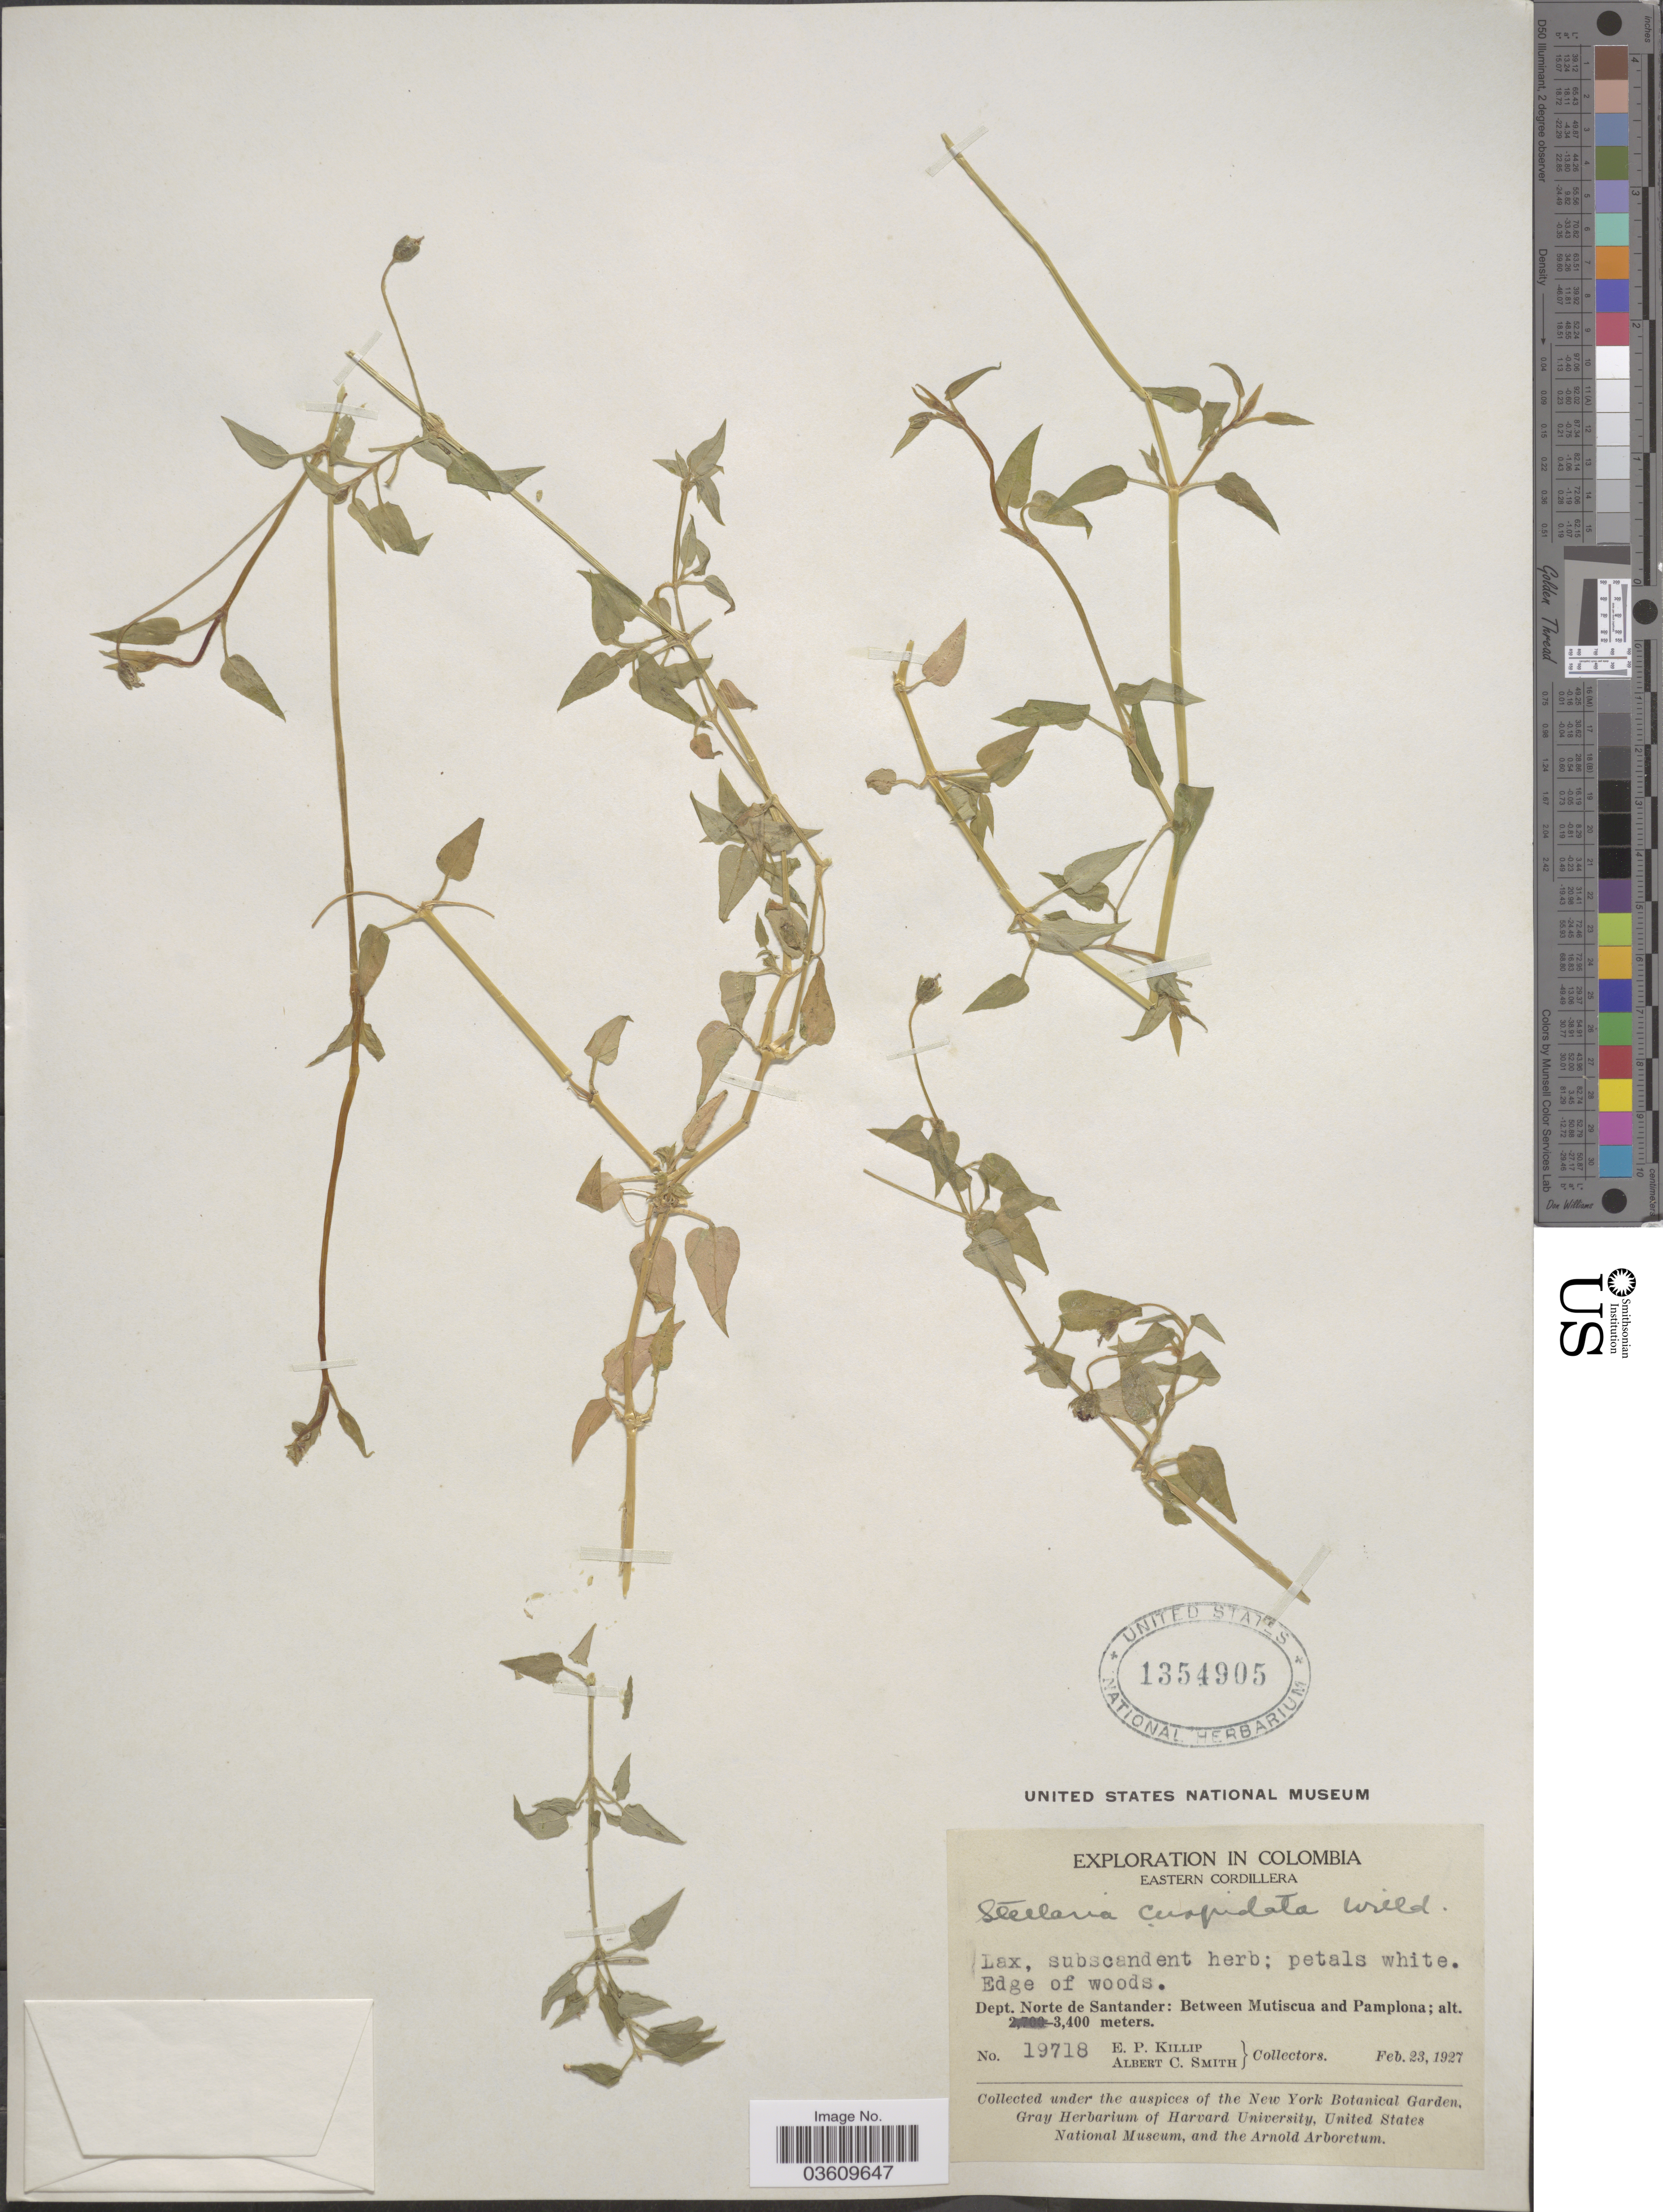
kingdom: Plantae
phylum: Tracheophyta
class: Magnoliopsida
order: Caryophyllales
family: Caryophyllaceae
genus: Stellaria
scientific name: Stellaria cuspidata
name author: Willd. ex Schltdl.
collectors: E. P. Killip & A. C. Smith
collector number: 19718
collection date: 1927-02-23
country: Colombia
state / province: Norte de Santander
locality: Eastern Cordillera. Dept. Norte de Santander: Between Mutiscua and Pamplona.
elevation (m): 3400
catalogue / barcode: US 1354905